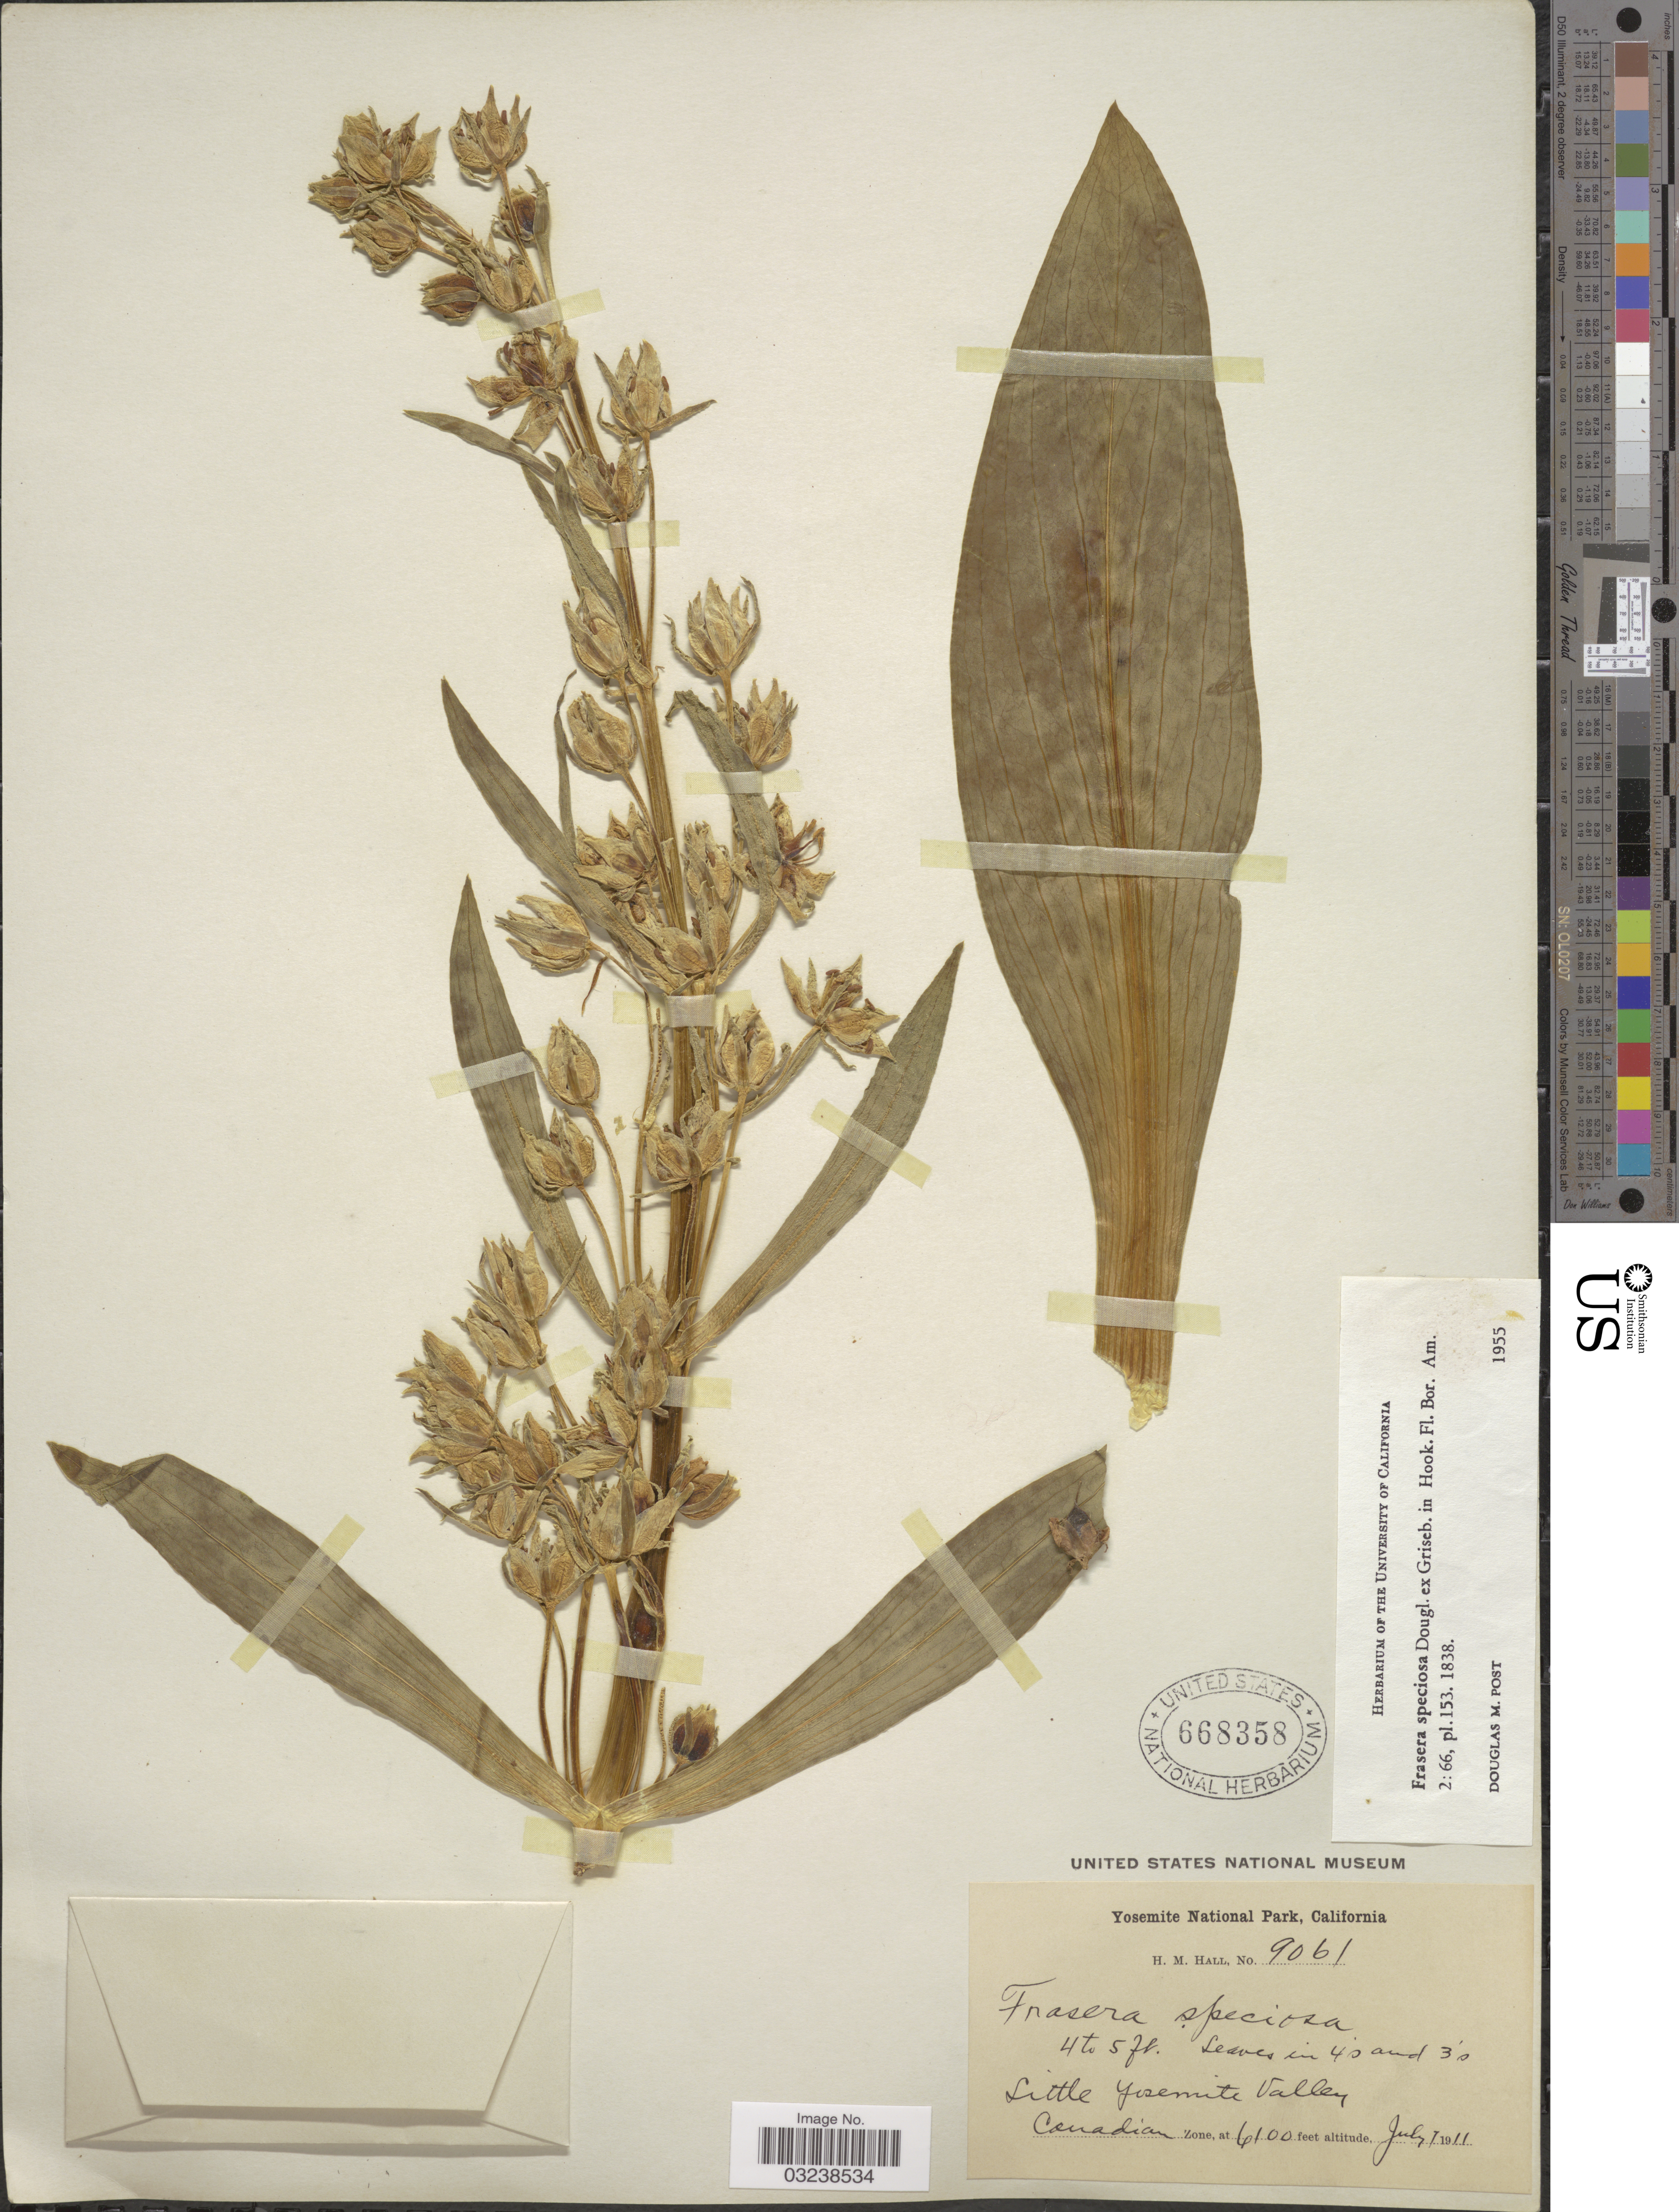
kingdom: Plantae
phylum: Tracheophyta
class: Magnoliopsida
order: Gentianales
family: Gentianaceae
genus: Swertia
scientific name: Swertia radiata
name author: (Kellogg) Kuntze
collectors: H. M. Hall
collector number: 9061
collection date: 1911-07-07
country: United States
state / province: California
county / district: Mariposa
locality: Yosemite National Park. Little Yosemite Valley. Canadian Zone.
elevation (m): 1859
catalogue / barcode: US 668358